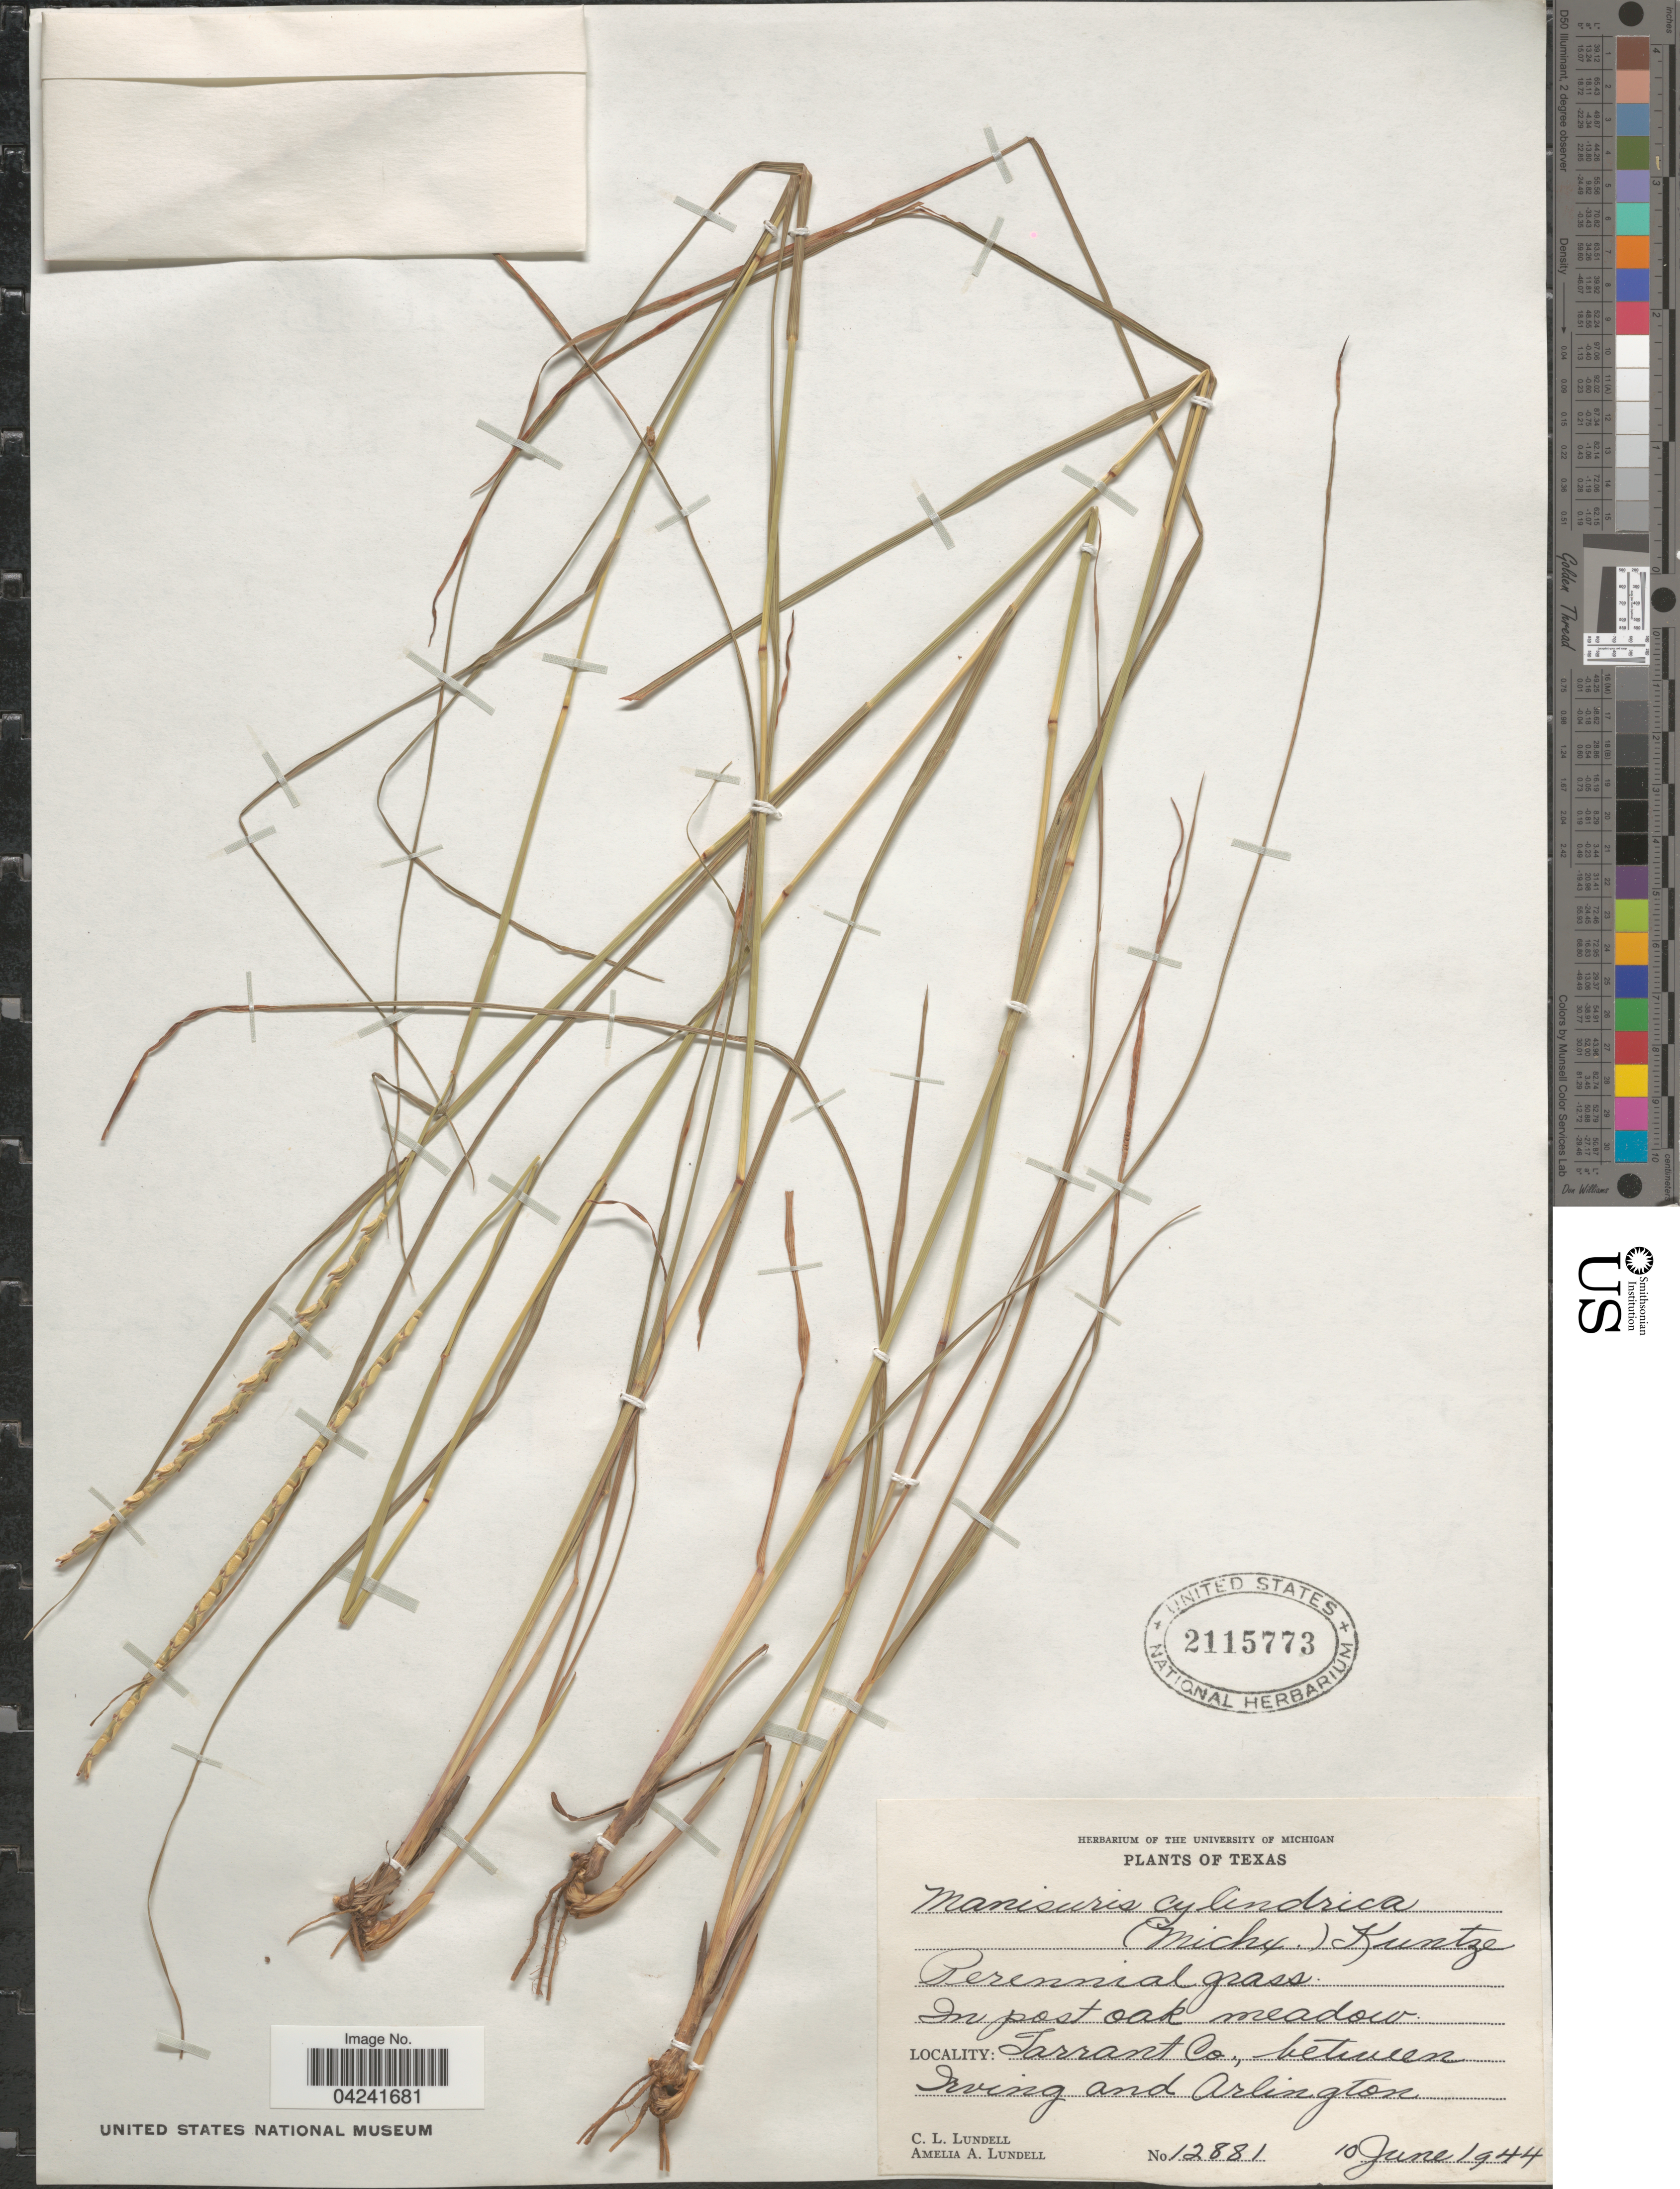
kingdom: Plantae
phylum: Tracheophyta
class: Liliopsida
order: Poales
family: Poaceae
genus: Mnesithea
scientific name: Mnesithea cylindrica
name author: (Michx.) de Koning & Sosef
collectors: C. L. Lundell & A. A. Lundell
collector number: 12881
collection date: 1944-06-10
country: United States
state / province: Texas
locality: Tarrant Co., between Irving and Arlington.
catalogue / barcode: US 2115773